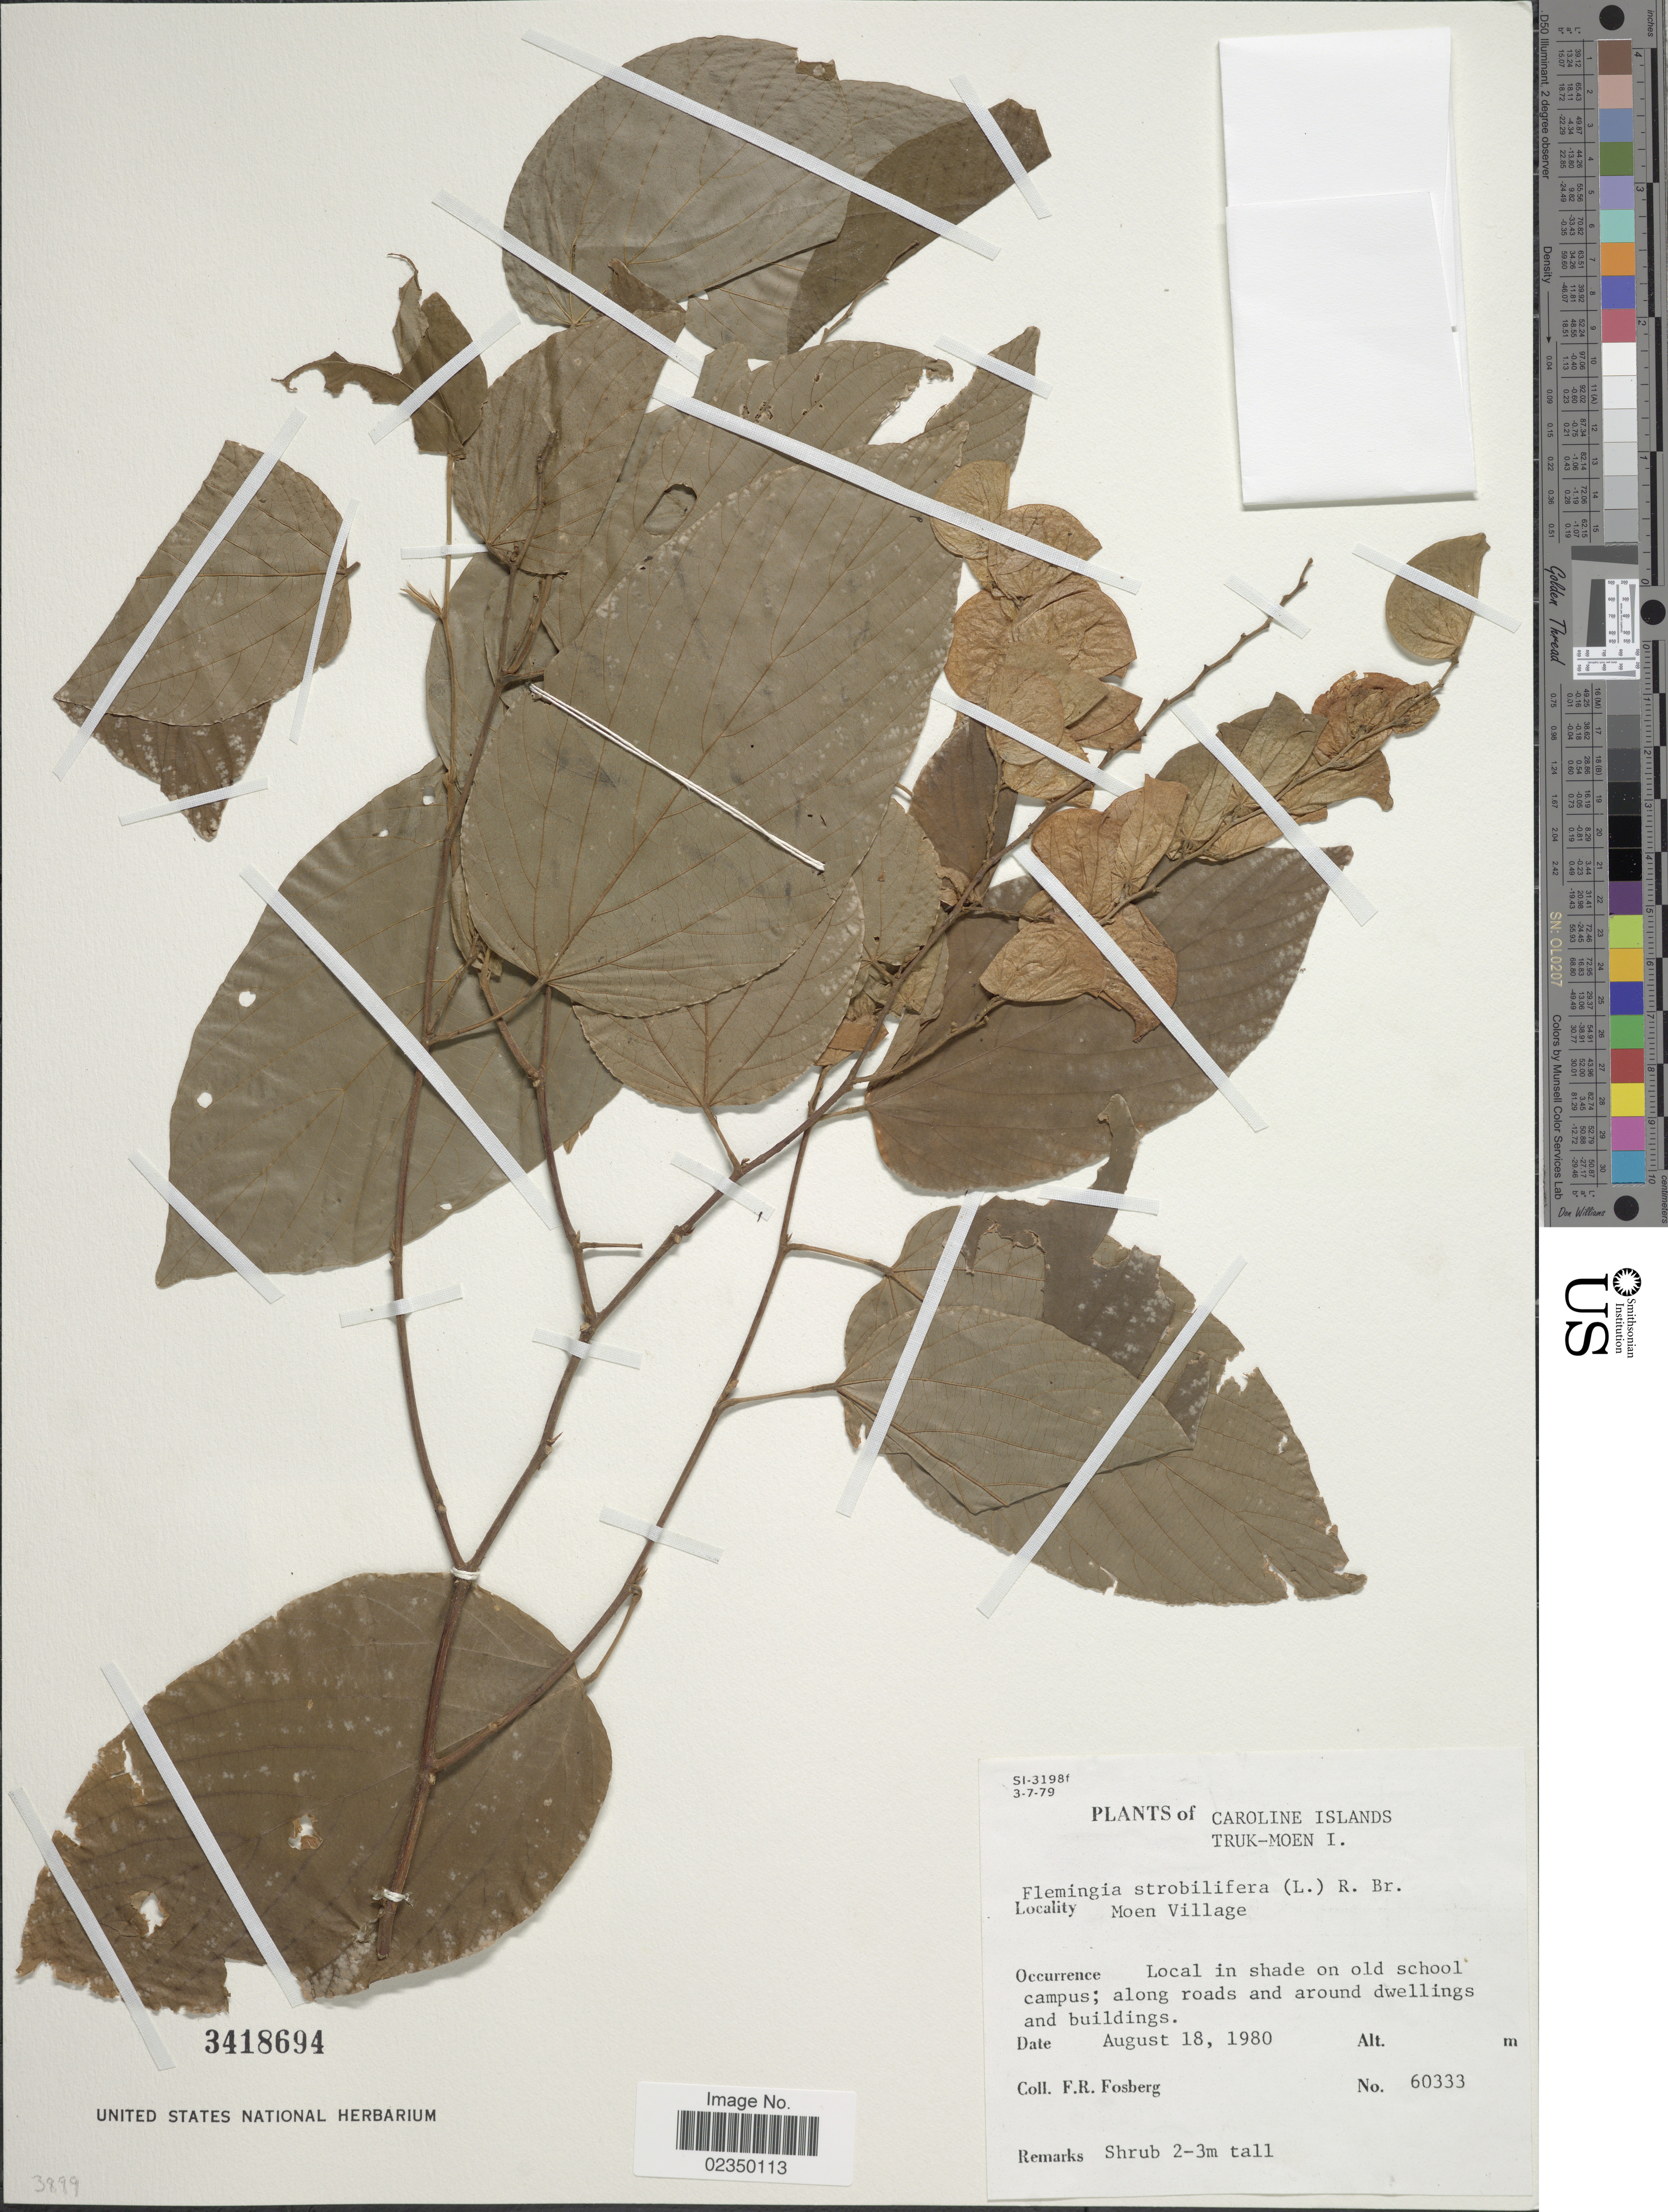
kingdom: Plantae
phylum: Tracheophyta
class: Magnoliopsida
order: Fabales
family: Fabaceae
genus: Flemingia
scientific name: Flemingia strobilifera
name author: (L.) W.T. Aiton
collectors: F. R. Fosberg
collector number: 60333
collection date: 1980-08-18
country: Micronesia, Federated States of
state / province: Truk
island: Moen [Wono]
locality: Caroline Islands, Truk-Moen I. Moen village. Local in shade on old school campus; along roads and around dwellings and buildings.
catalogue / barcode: US 3418694